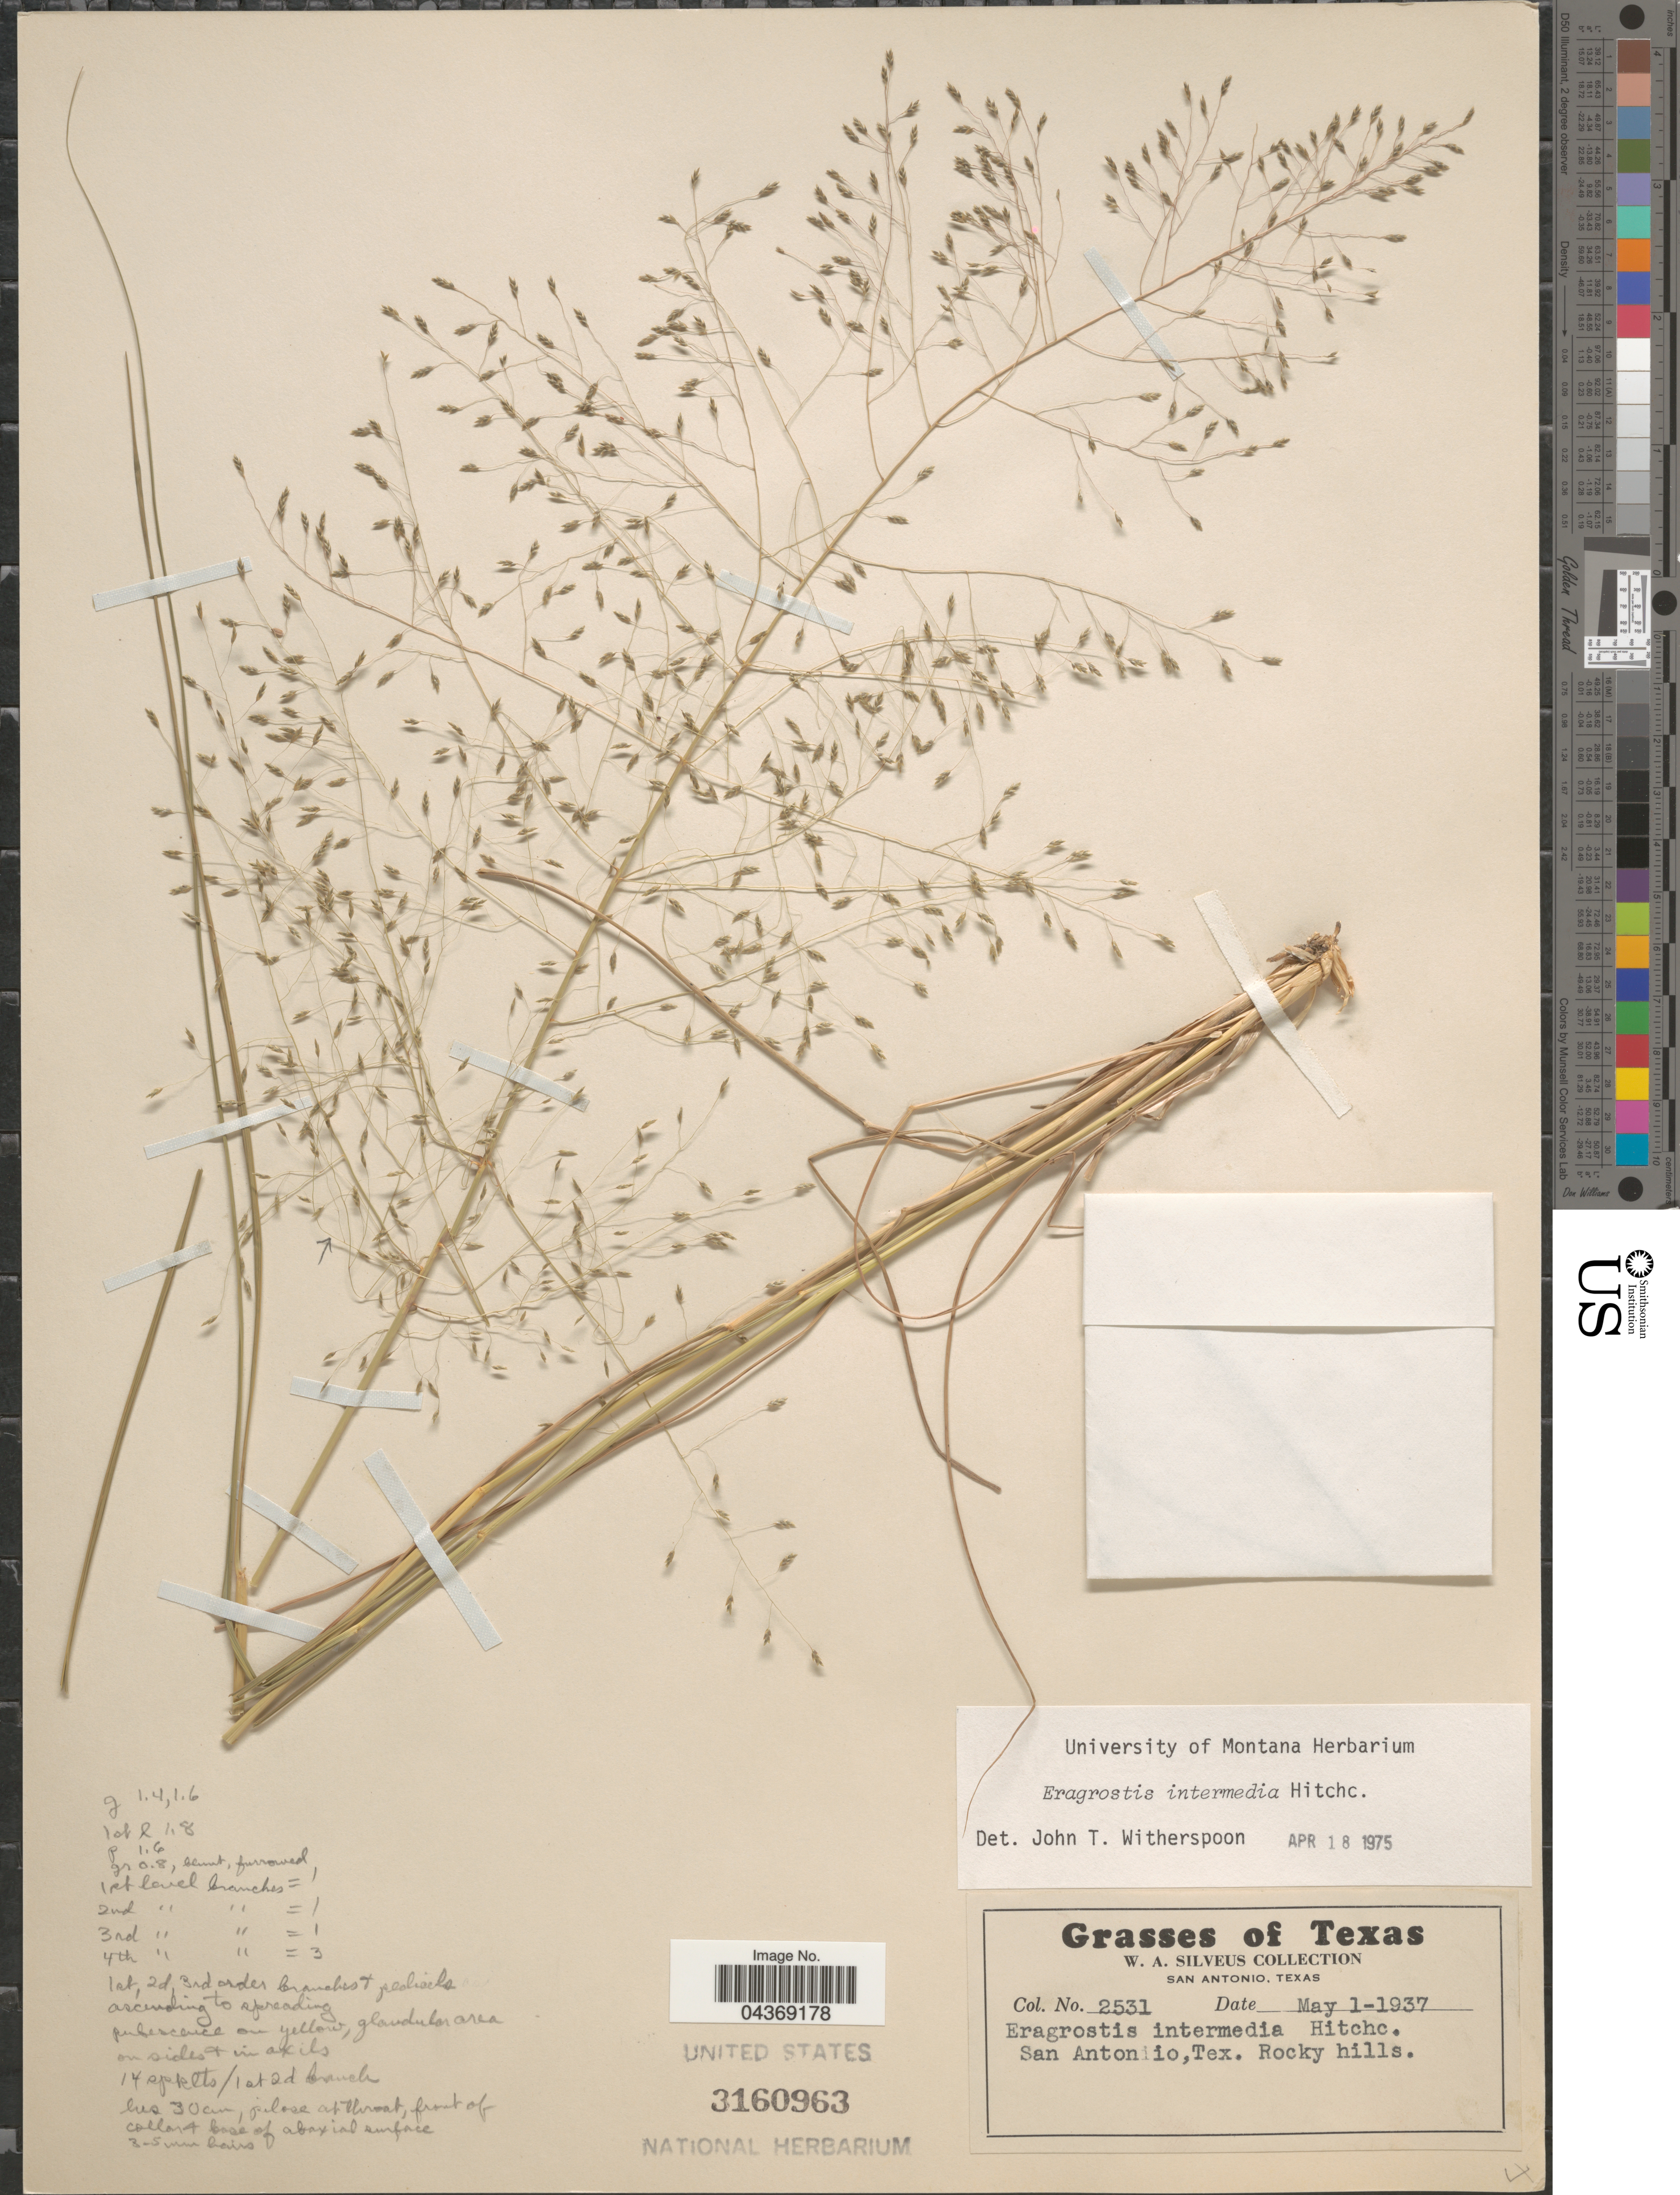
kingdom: Plantae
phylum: Tracheophyta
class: Liliopsida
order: Poales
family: Poaceae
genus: Eragrostis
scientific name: Eragrostis intermedia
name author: Hitchc.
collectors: W. Silveus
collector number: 2531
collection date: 1937-05-01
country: United States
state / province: Texas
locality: San Antonio.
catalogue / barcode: US 3160963